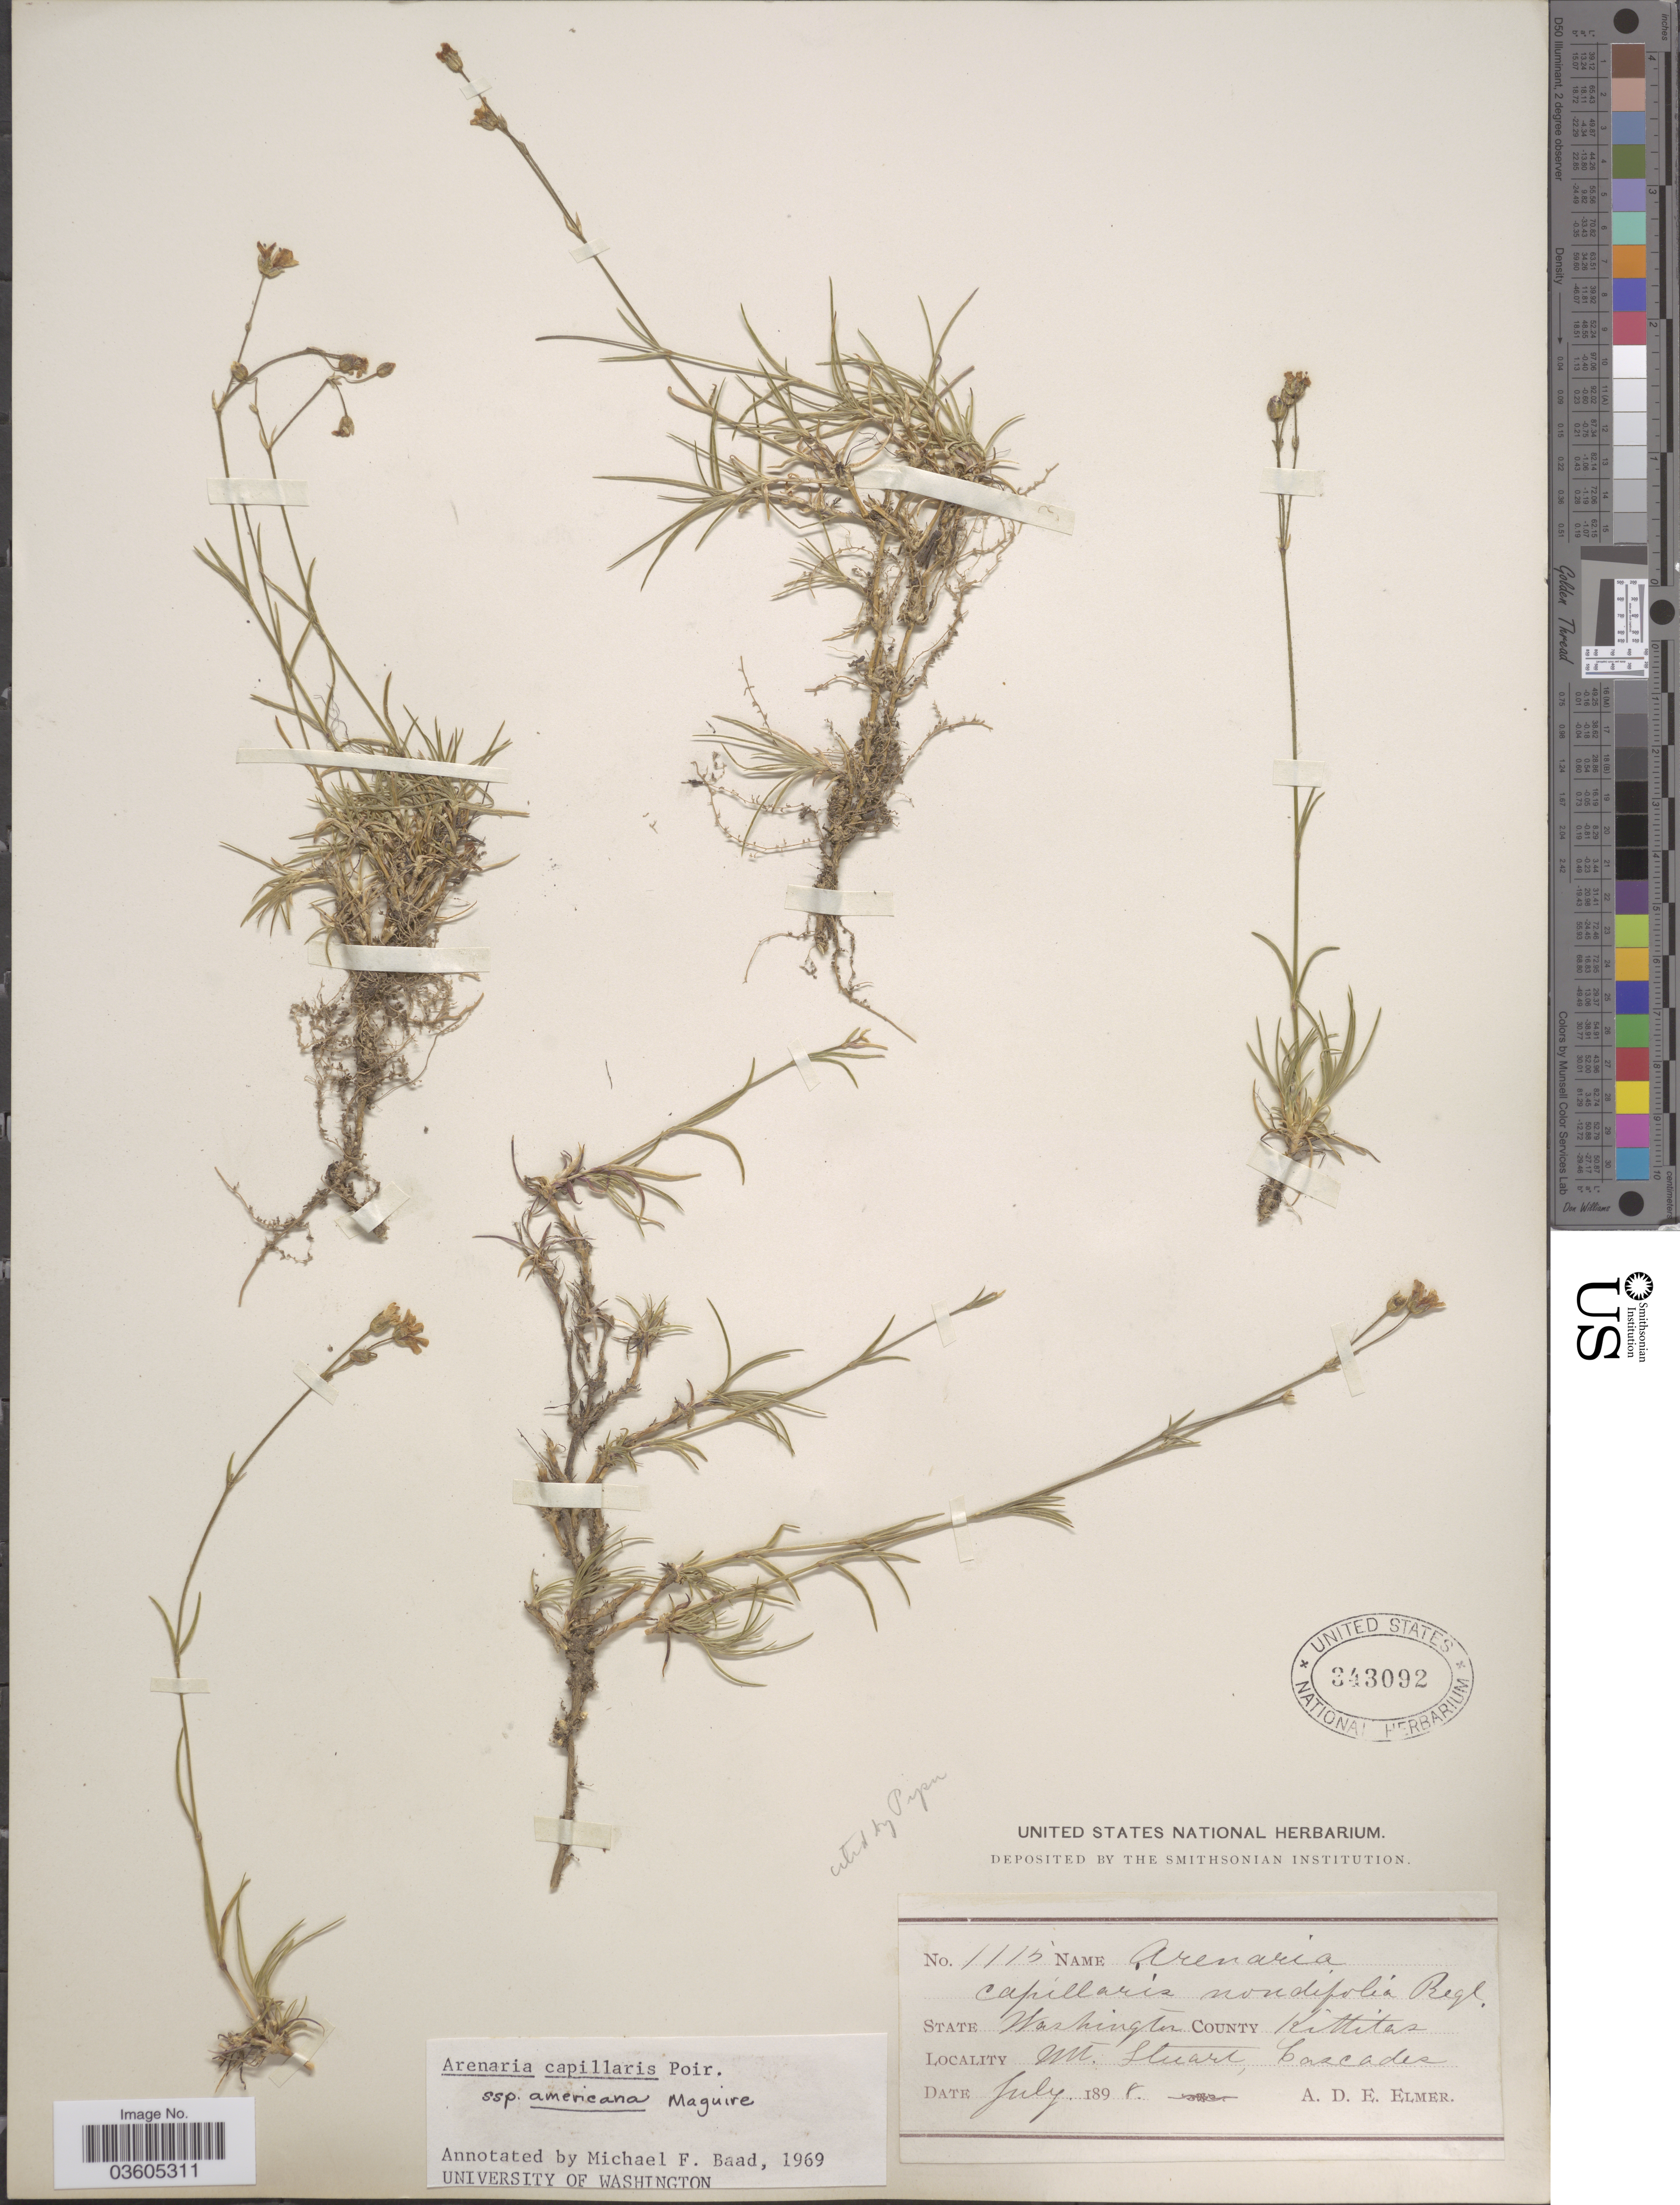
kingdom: Plantae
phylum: Tracheophyta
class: Magnoliopsida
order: Caryophyllales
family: Caryophyllaceae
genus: Eremogone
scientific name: Eremogone capillaris var. americana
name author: (Maguire) R.L. Hartm. & Rabeler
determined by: U.S. National Herbarium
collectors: A. D. E. Elmer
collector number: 1115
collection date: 1898-07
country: United States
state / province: Washington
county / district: Kittitas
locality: County Kittitas. Mt. Stuart, Cascades.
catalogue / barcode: US 343092